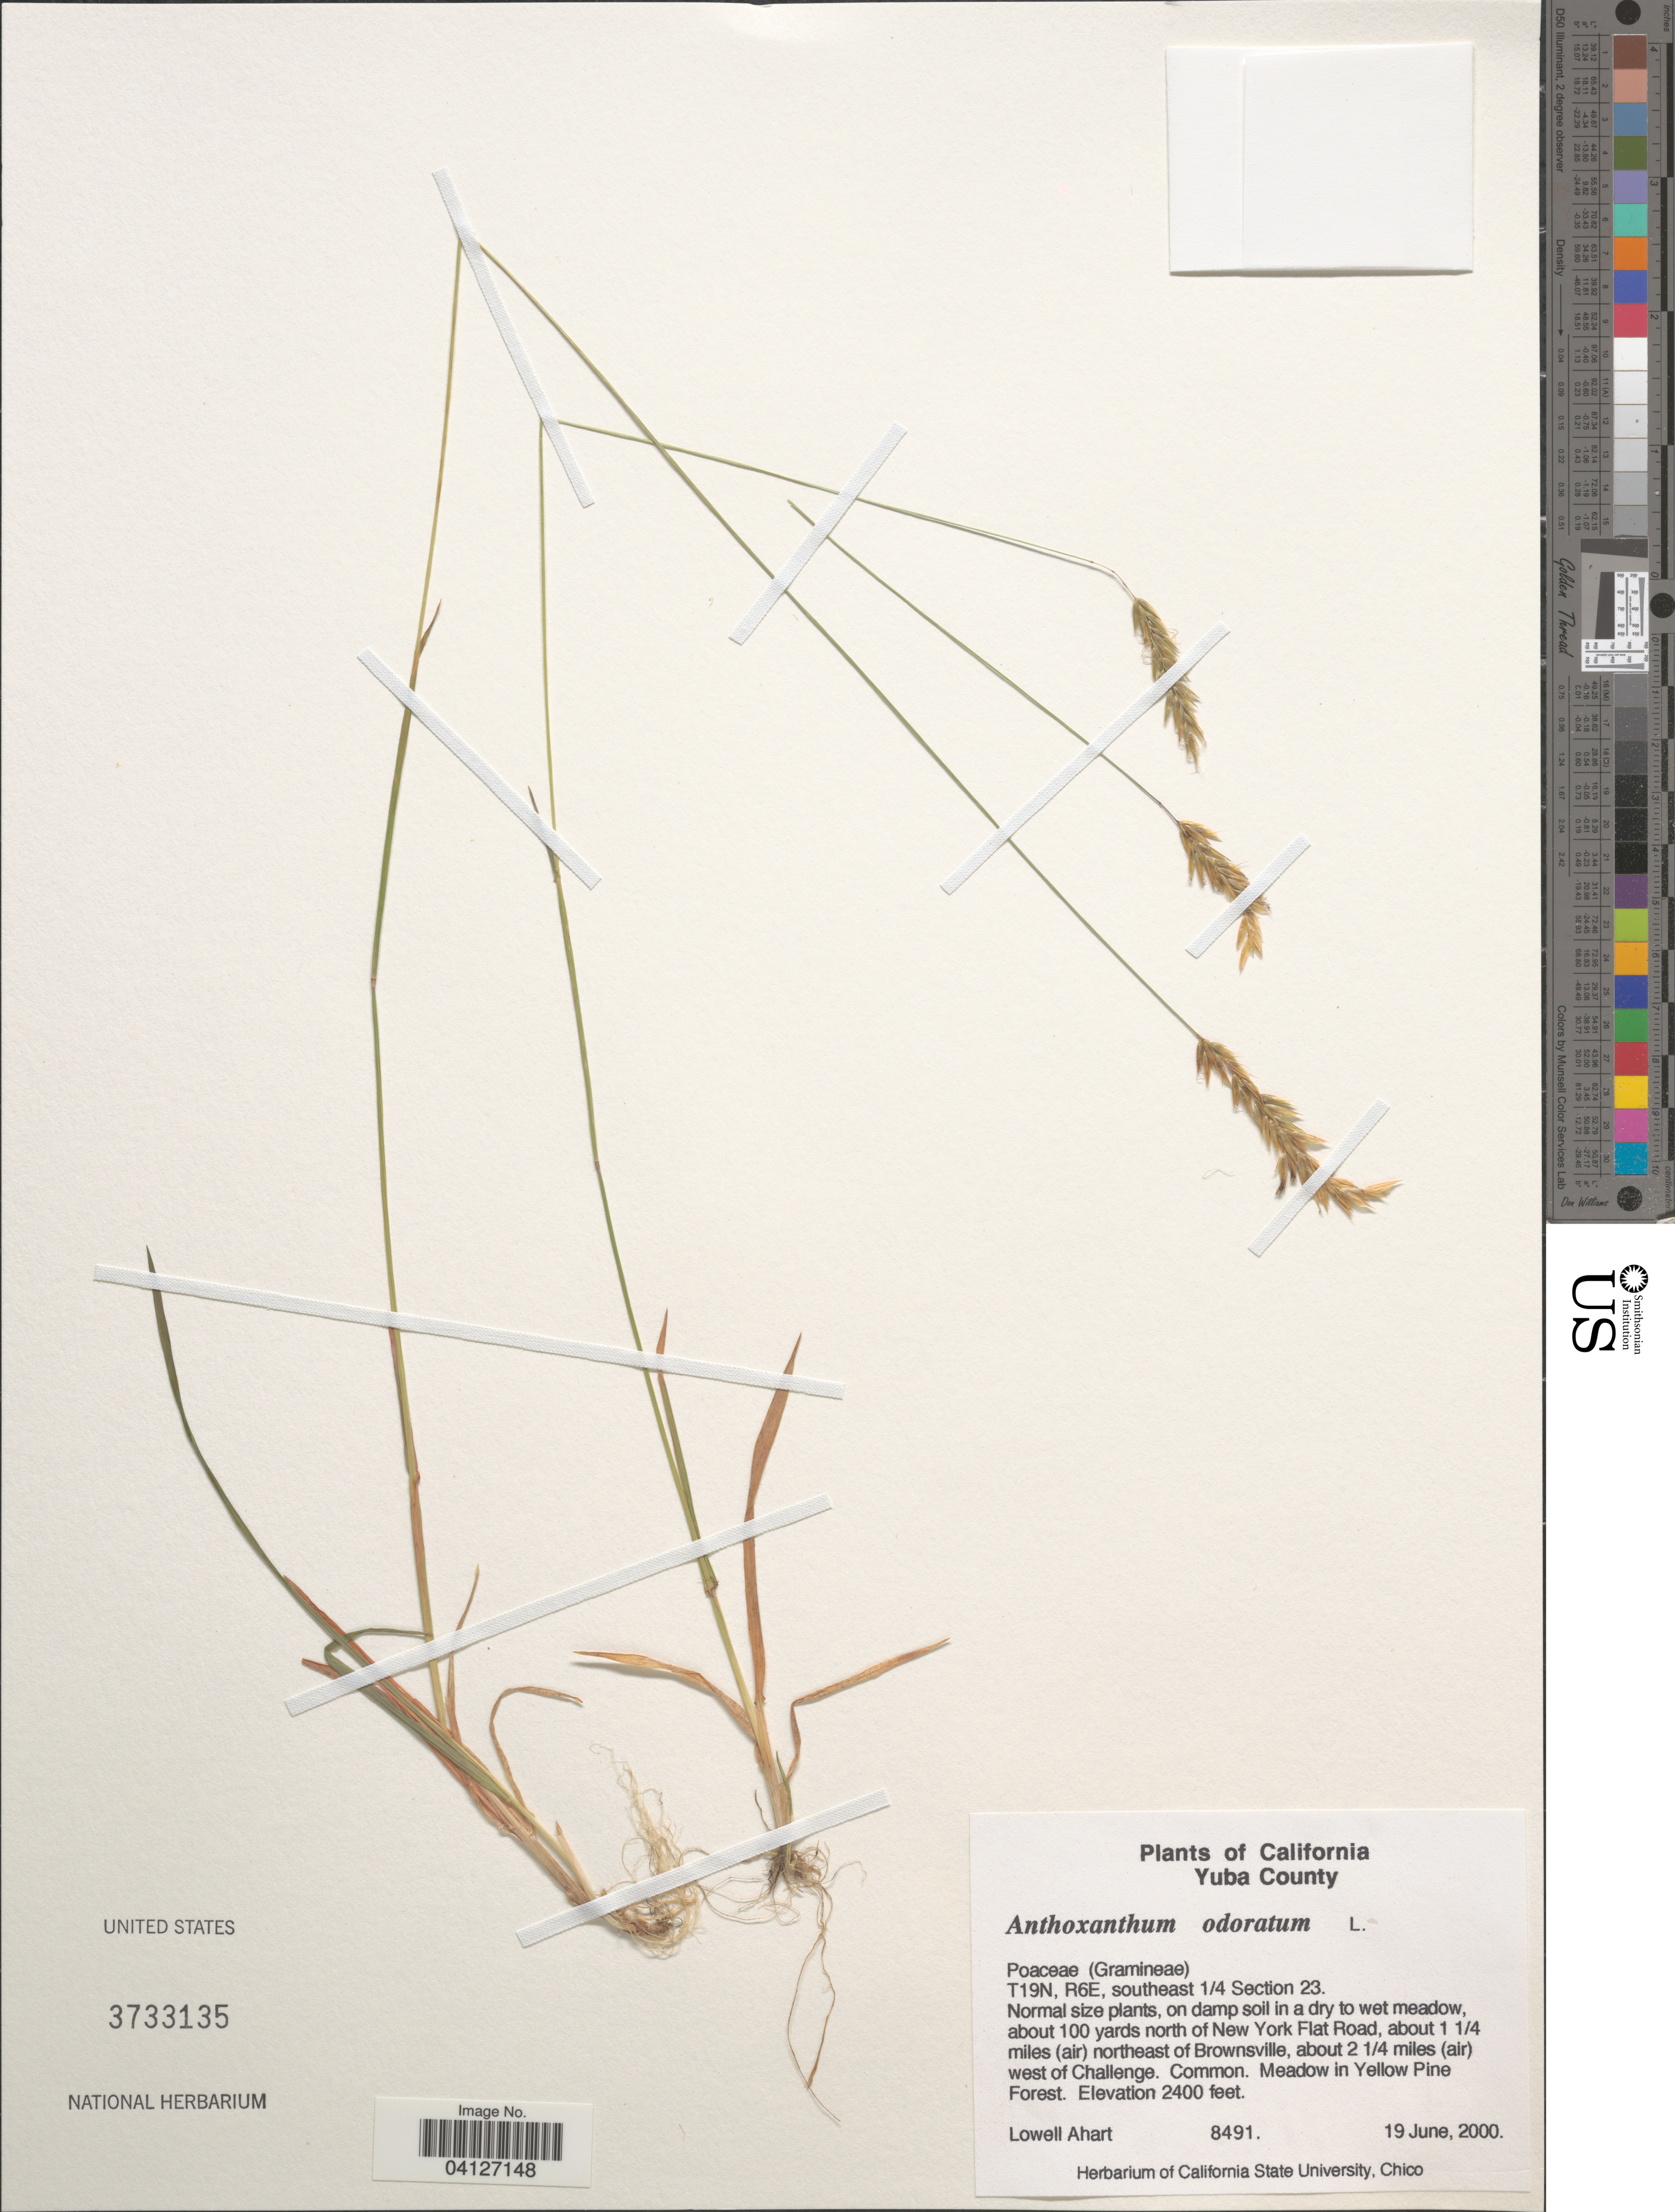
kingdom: Plantae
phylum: Tracheophyta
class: Liliopsida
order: Poales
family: Poaceae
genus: Anthoxanthum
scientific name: Anthoxanthum odoratum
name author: L.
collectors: L. Ahart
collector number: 8491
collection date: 2000-06-19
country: United States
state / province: California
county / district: Yuba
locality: Yuba County. T19N, R6E, southeast 1/4 Section 23. About 100 yards north of New York Flat Road, about 1 1/4 miles (air) northeast of Brownsville, about 2 1/4 miles (air) west of Challenge.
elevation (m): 732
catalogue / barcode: US 3733135